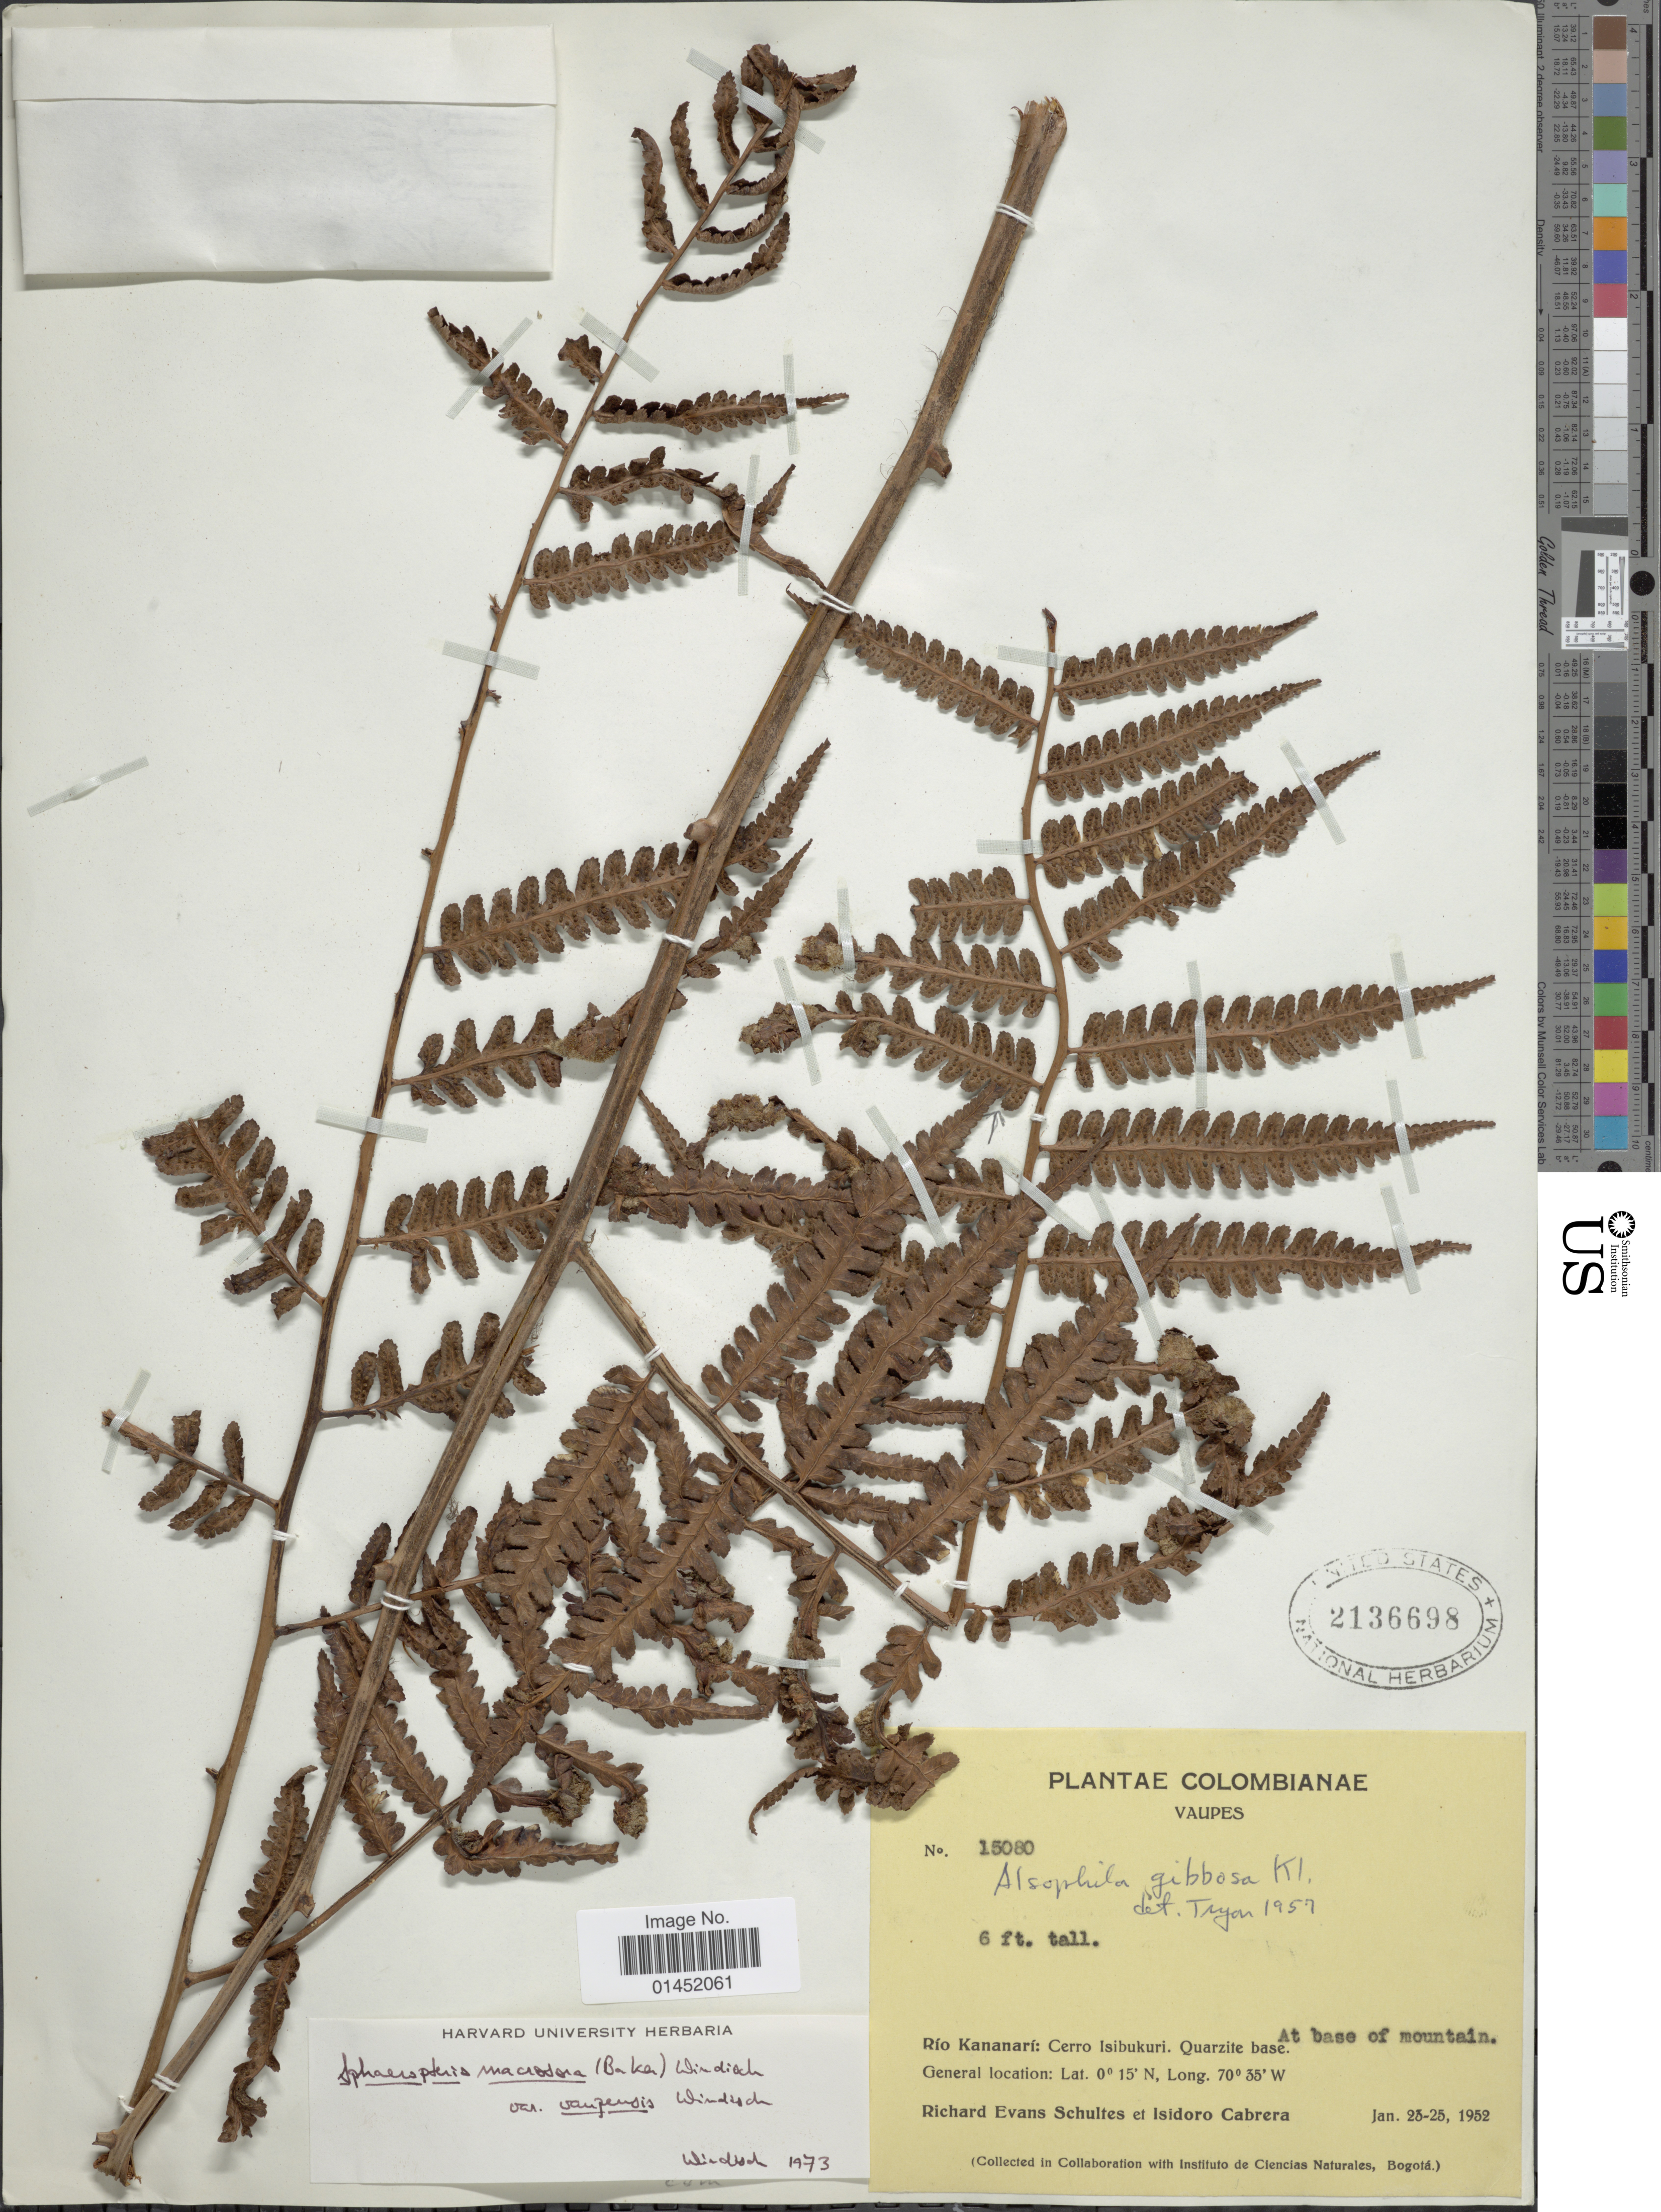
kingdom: Plantae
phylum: Tracheophyta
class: Polypodiopsida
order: Cyatheales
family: Cyatheaceae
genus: Cyathea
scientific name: Cyathea macrosora var. vaupensis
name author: (P.G. Windisch) A.R. Sm.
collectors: R. E. Schultes & I. Cabrera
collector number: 15080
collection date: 1952-01-23/1952-01-25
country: Colombia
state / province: Vaupés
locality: Río Kananarí: Cerro Isibukuri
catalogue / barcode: US 2136698